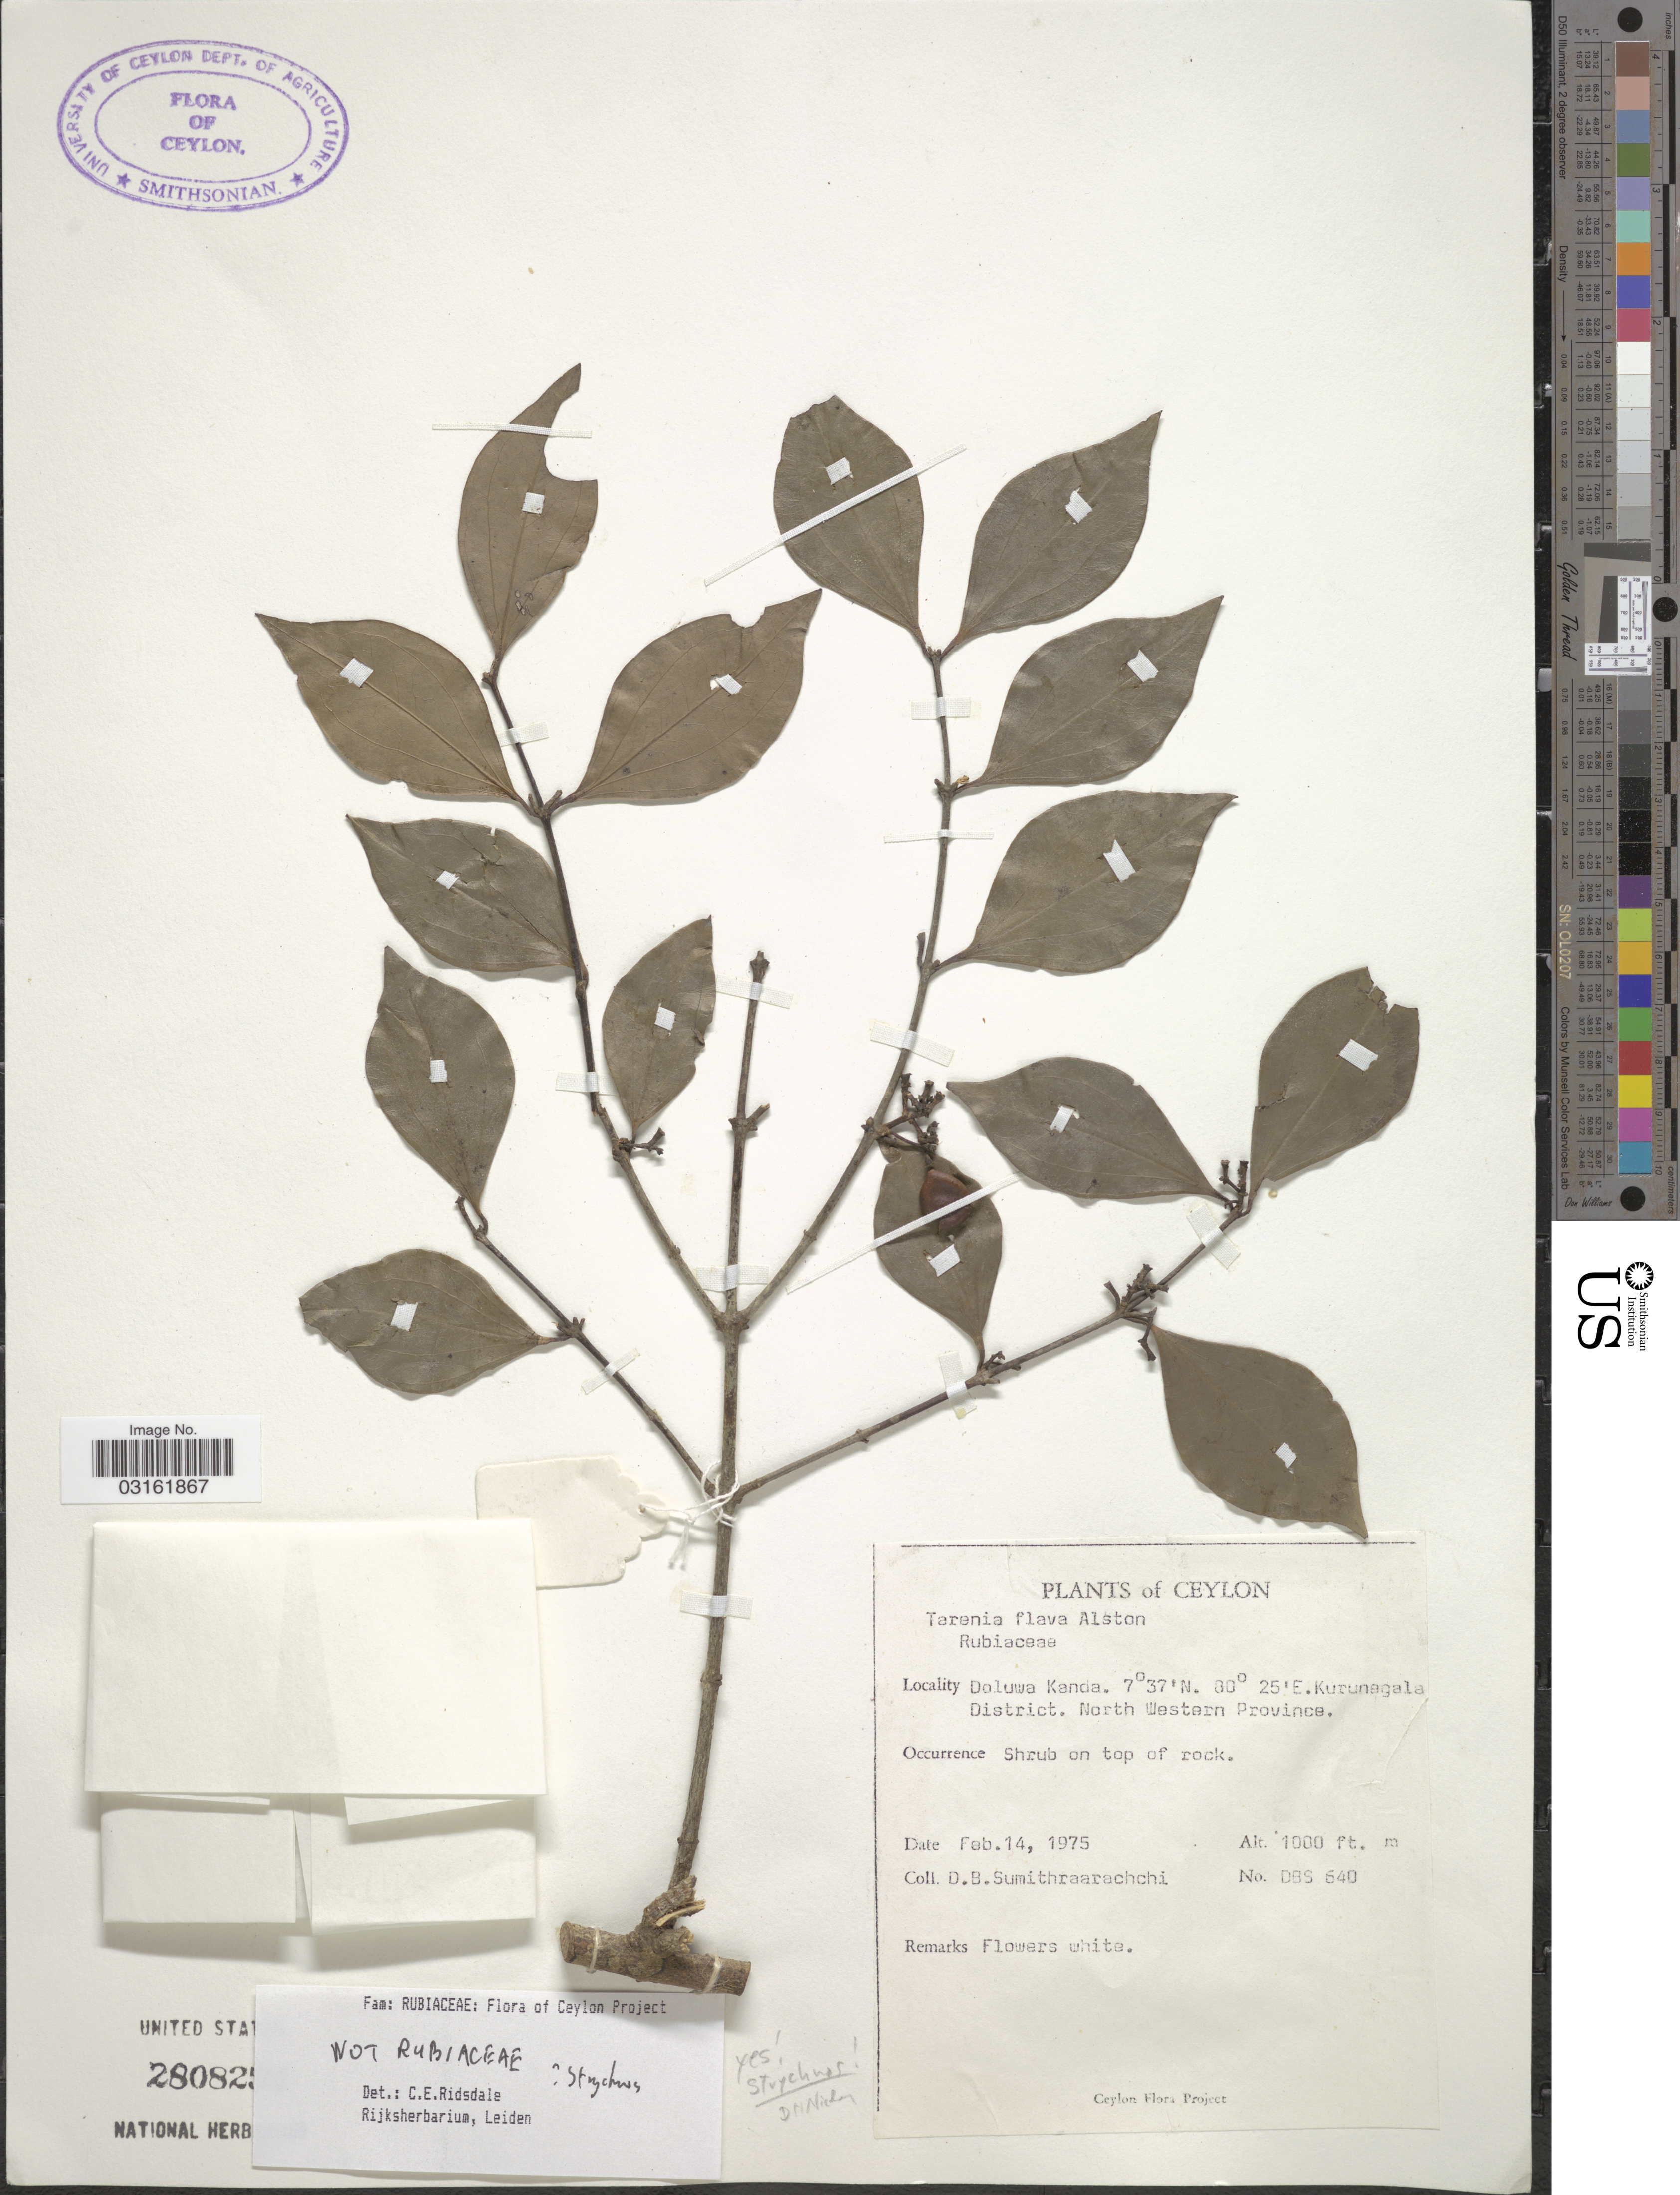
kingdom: Plantae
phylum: Tracheophyta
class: Magnoliopsida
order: Gentianales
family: Loganiaceae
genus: Strychnos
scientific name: Strychnos sp.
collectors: D. B. Sumithraarachchi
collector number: DBS640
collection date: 1975-02-14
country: Sri Lanka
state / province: North Western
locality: Ceylon. Doluwa Kanda. Kurunegala District. North Western Province.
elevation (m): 305